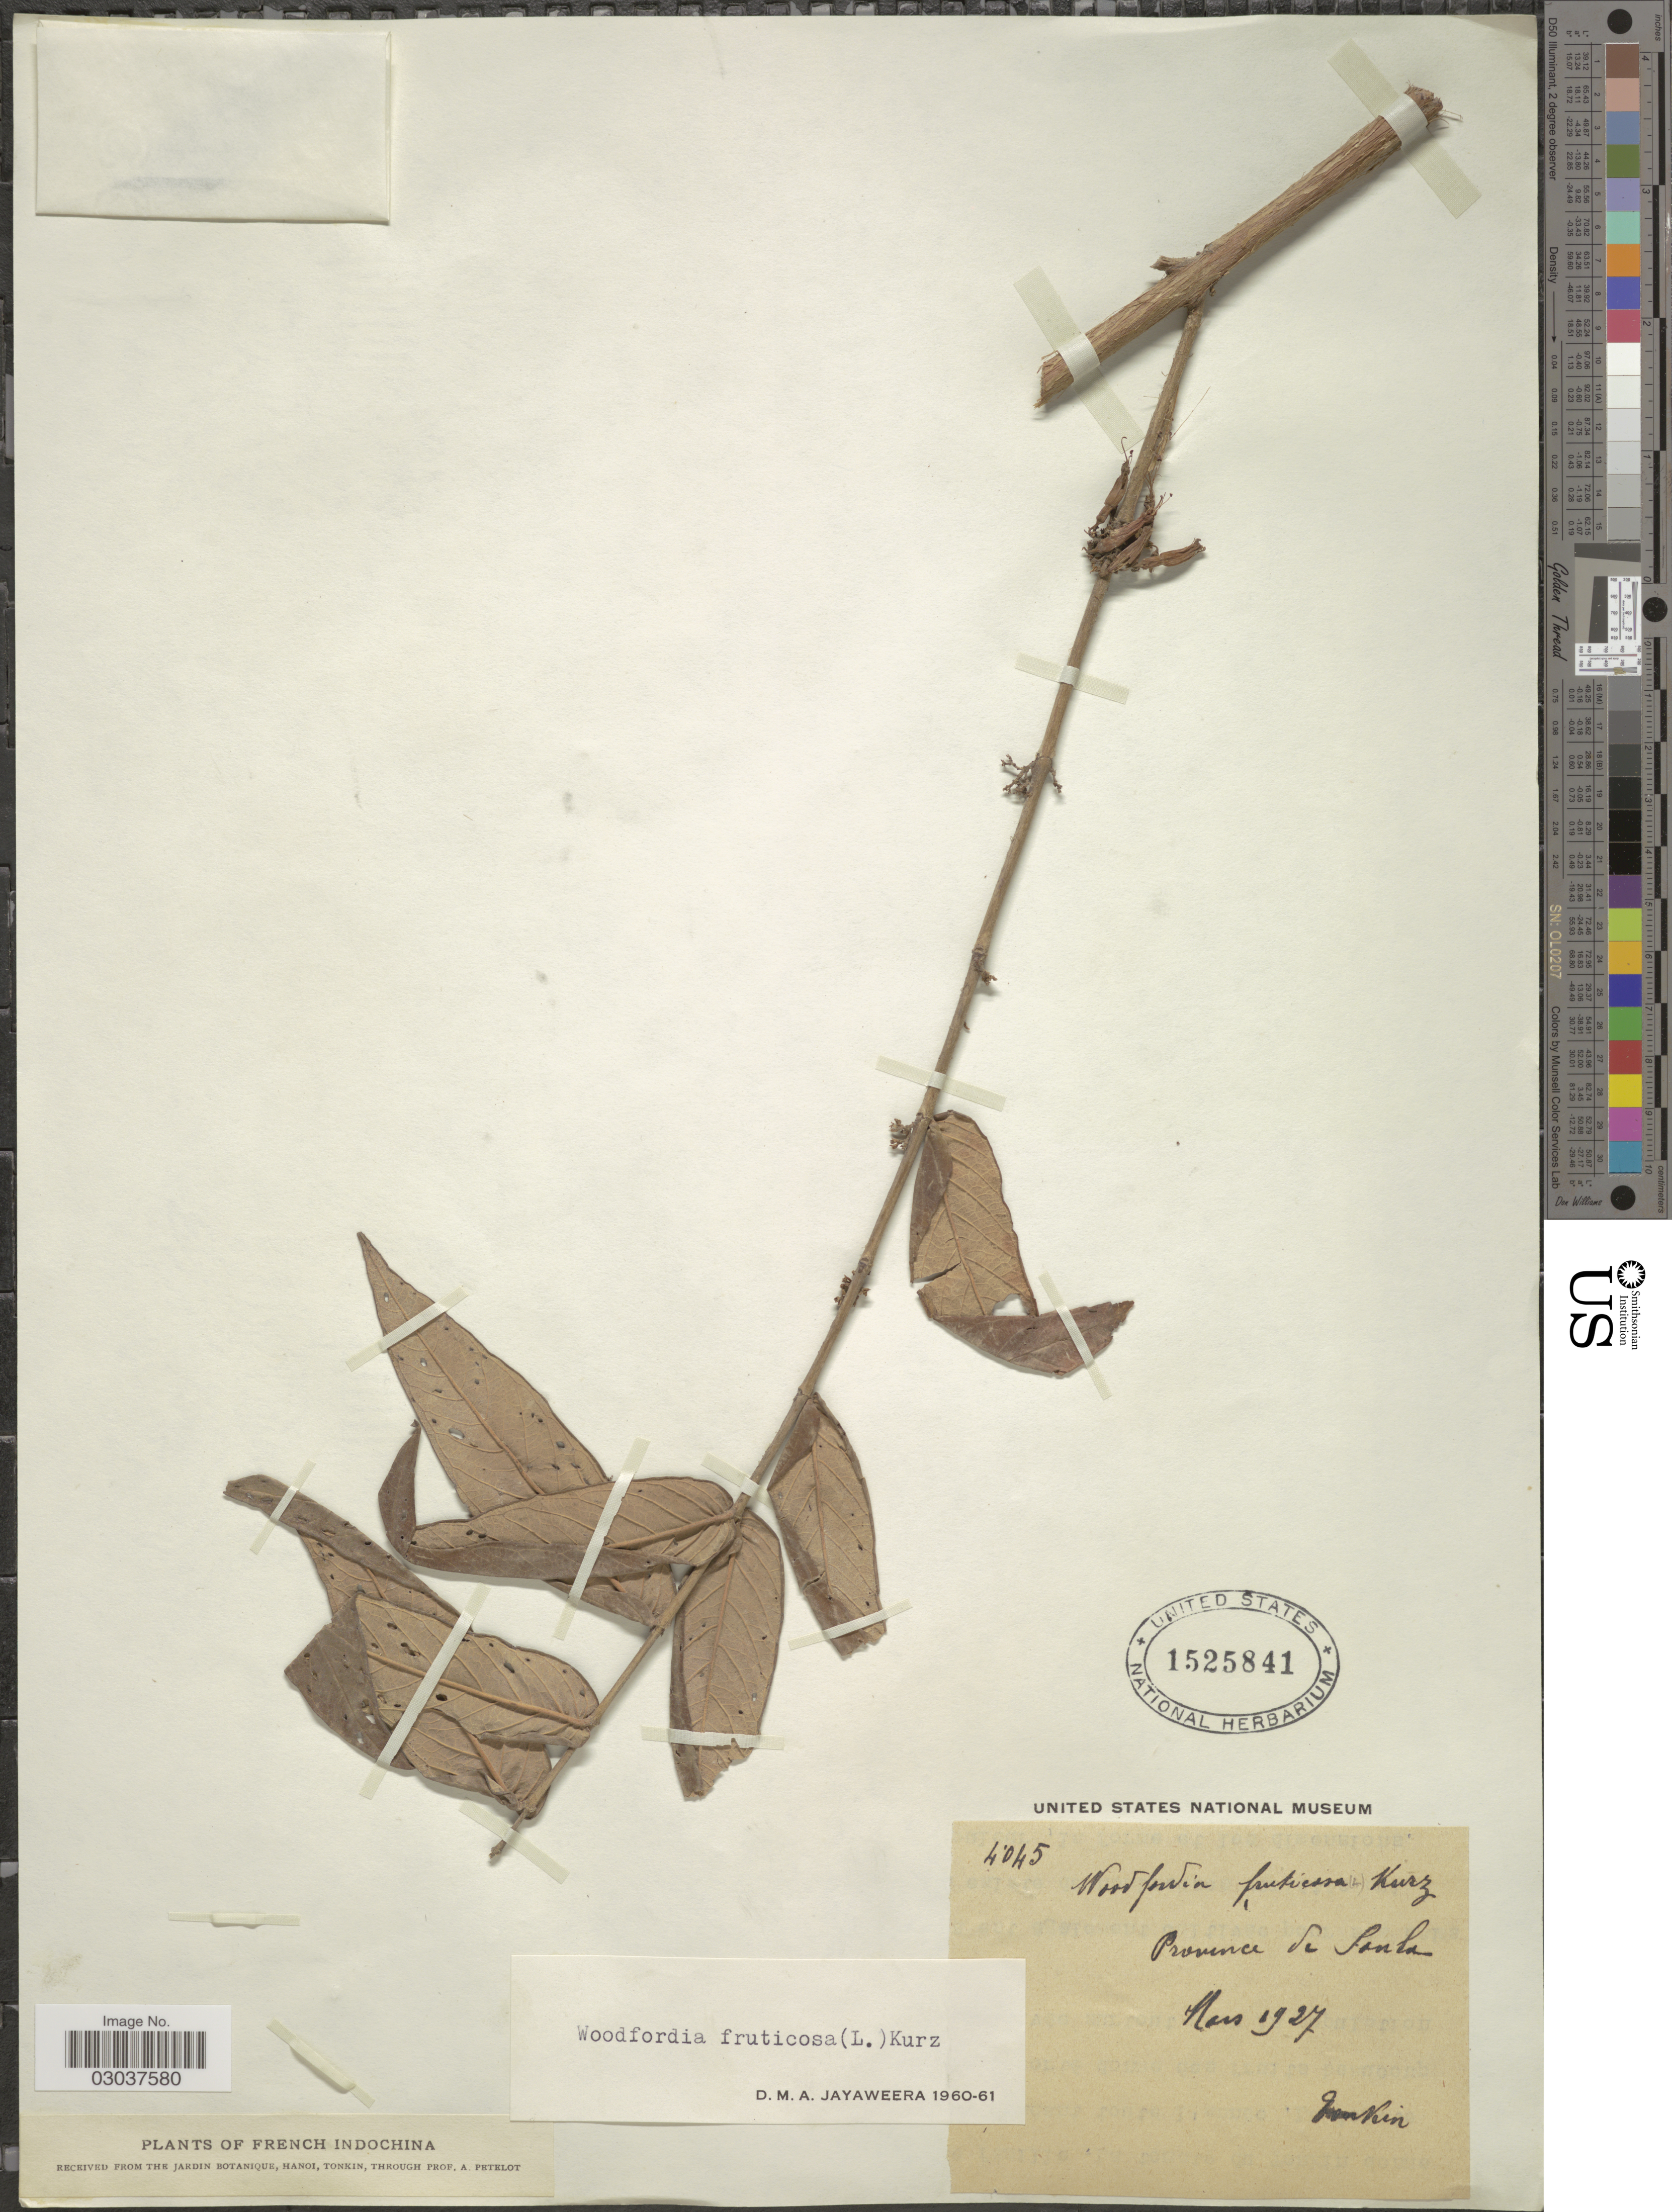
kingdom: Plantae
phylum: Tracheophyta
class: Magnoliopsida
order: Myrtales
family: Lythraceae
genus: Woodfordia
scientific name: Woodfordia fruticosa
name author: (L.) Kurz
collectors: A. Petelot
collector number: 4045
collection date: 1927-03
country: Vietnam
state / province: Son La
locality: Tonkin. French Indochina. Province de Son La.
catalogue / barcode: US 1525841